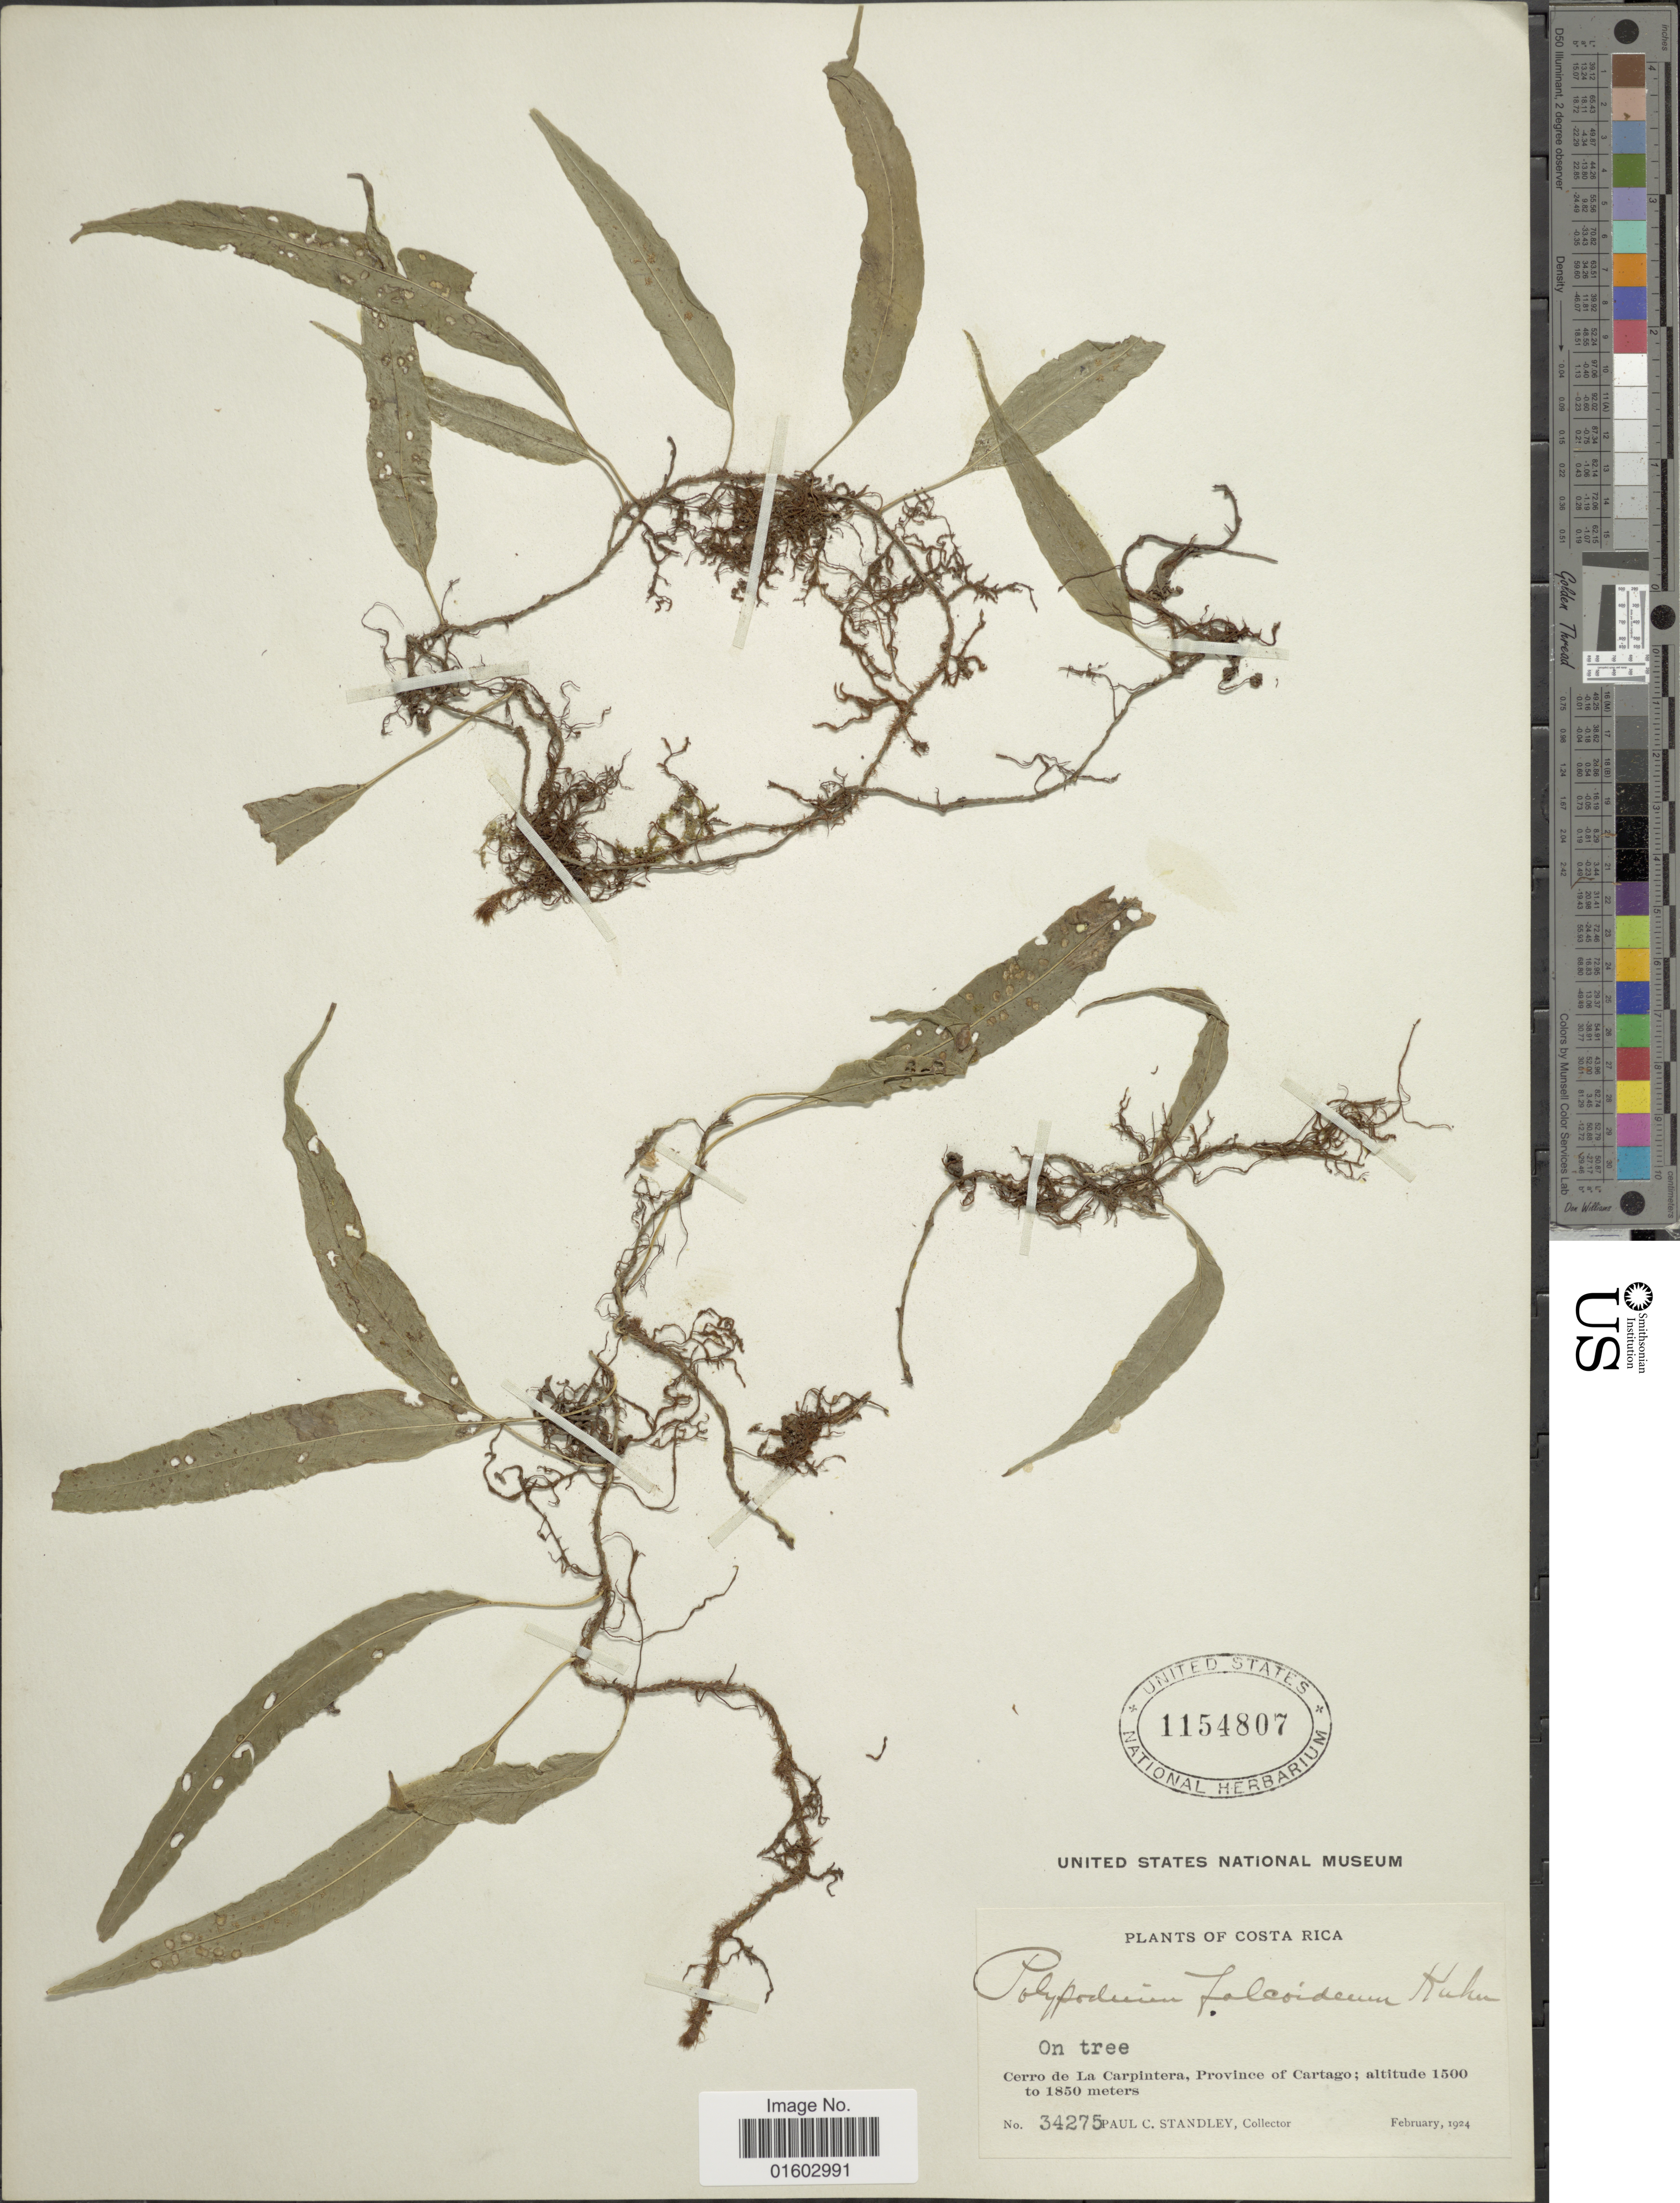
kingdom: Plantae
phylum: Tracheophyta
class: Polypodiopsida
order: Polypodiales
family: Polypodiaceae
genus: Campyloneurum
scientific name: Campyloneurum falcoideum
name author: (Kuhn ex Hieron.) M. Mey. ex Lellinger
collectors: P. C. Standley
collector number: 34275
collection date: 1924-02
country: Costa Rica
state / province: Cartago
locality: Cerro de La Carpintera, Province of Cartago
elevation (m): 1500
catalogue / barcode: US 1154807